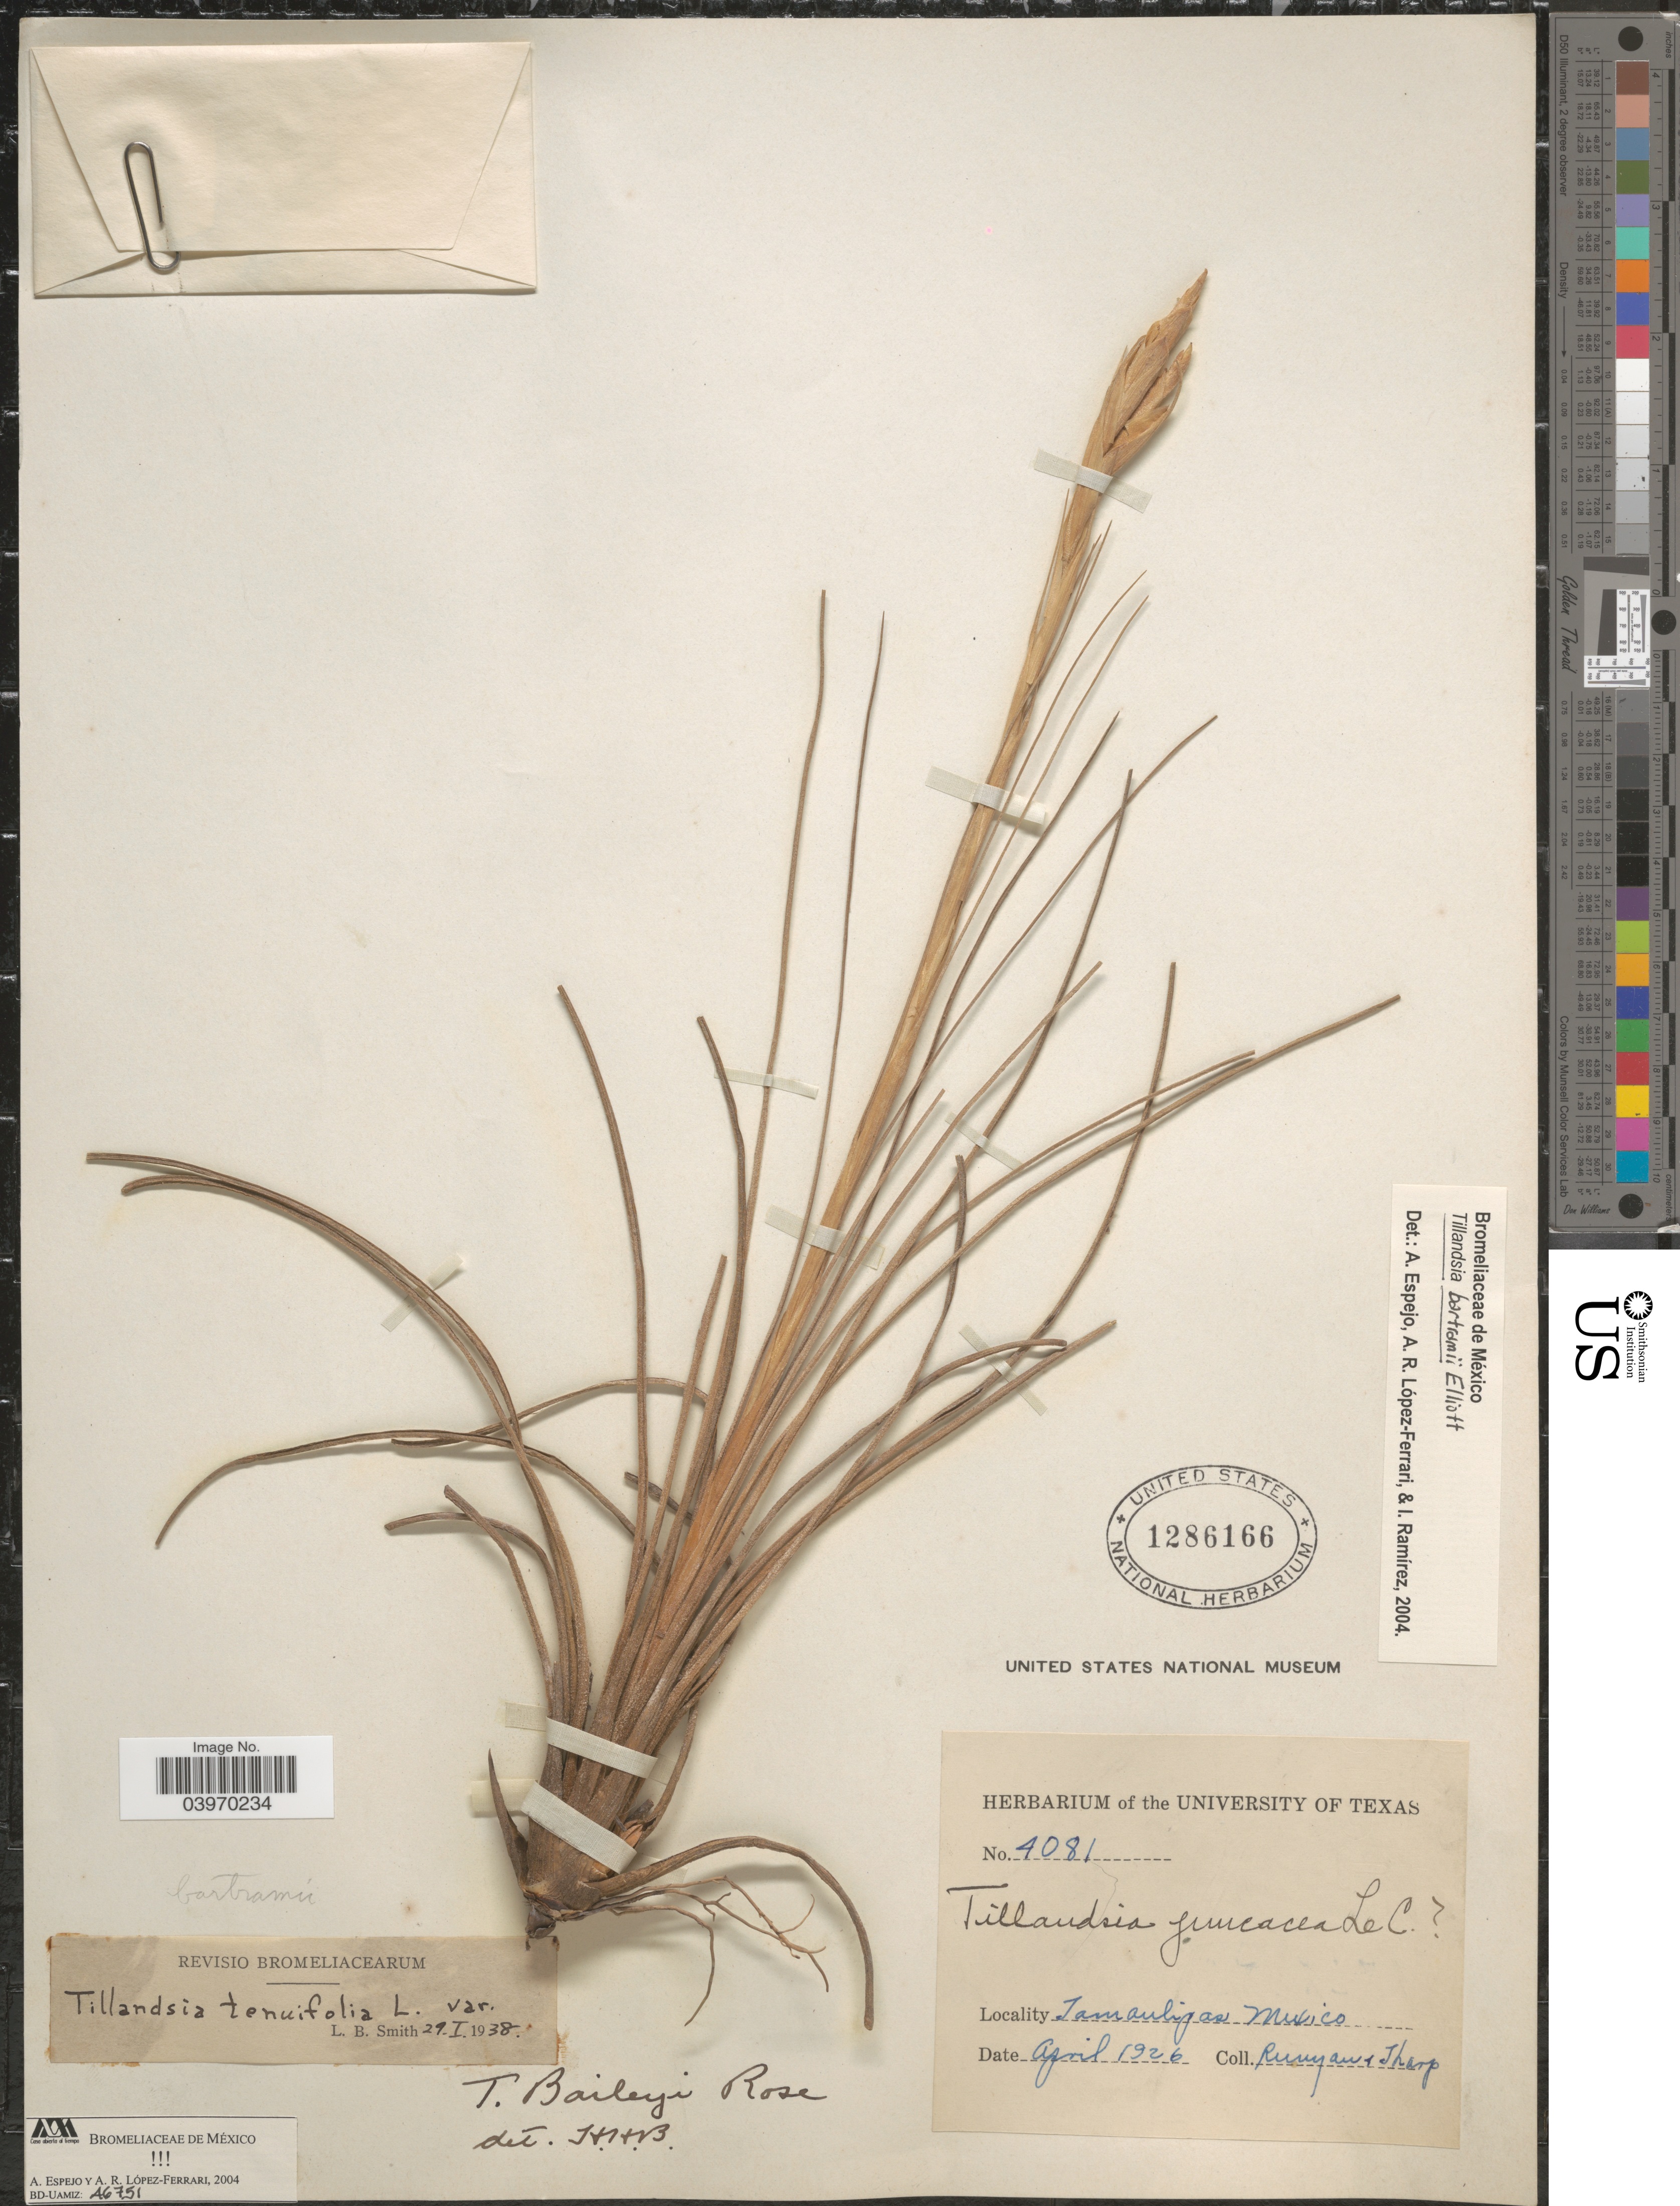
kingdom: Plantae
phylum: Tracheophyta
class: Liliopsida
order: Poales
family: Bromeliaceae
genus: Tillandsia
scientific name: Tillandsia bartramii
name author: Elliott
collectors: -. Runyon & Tharp, --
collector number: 4081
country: Mexico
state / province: Tamaulipas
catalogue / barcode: US 1286166